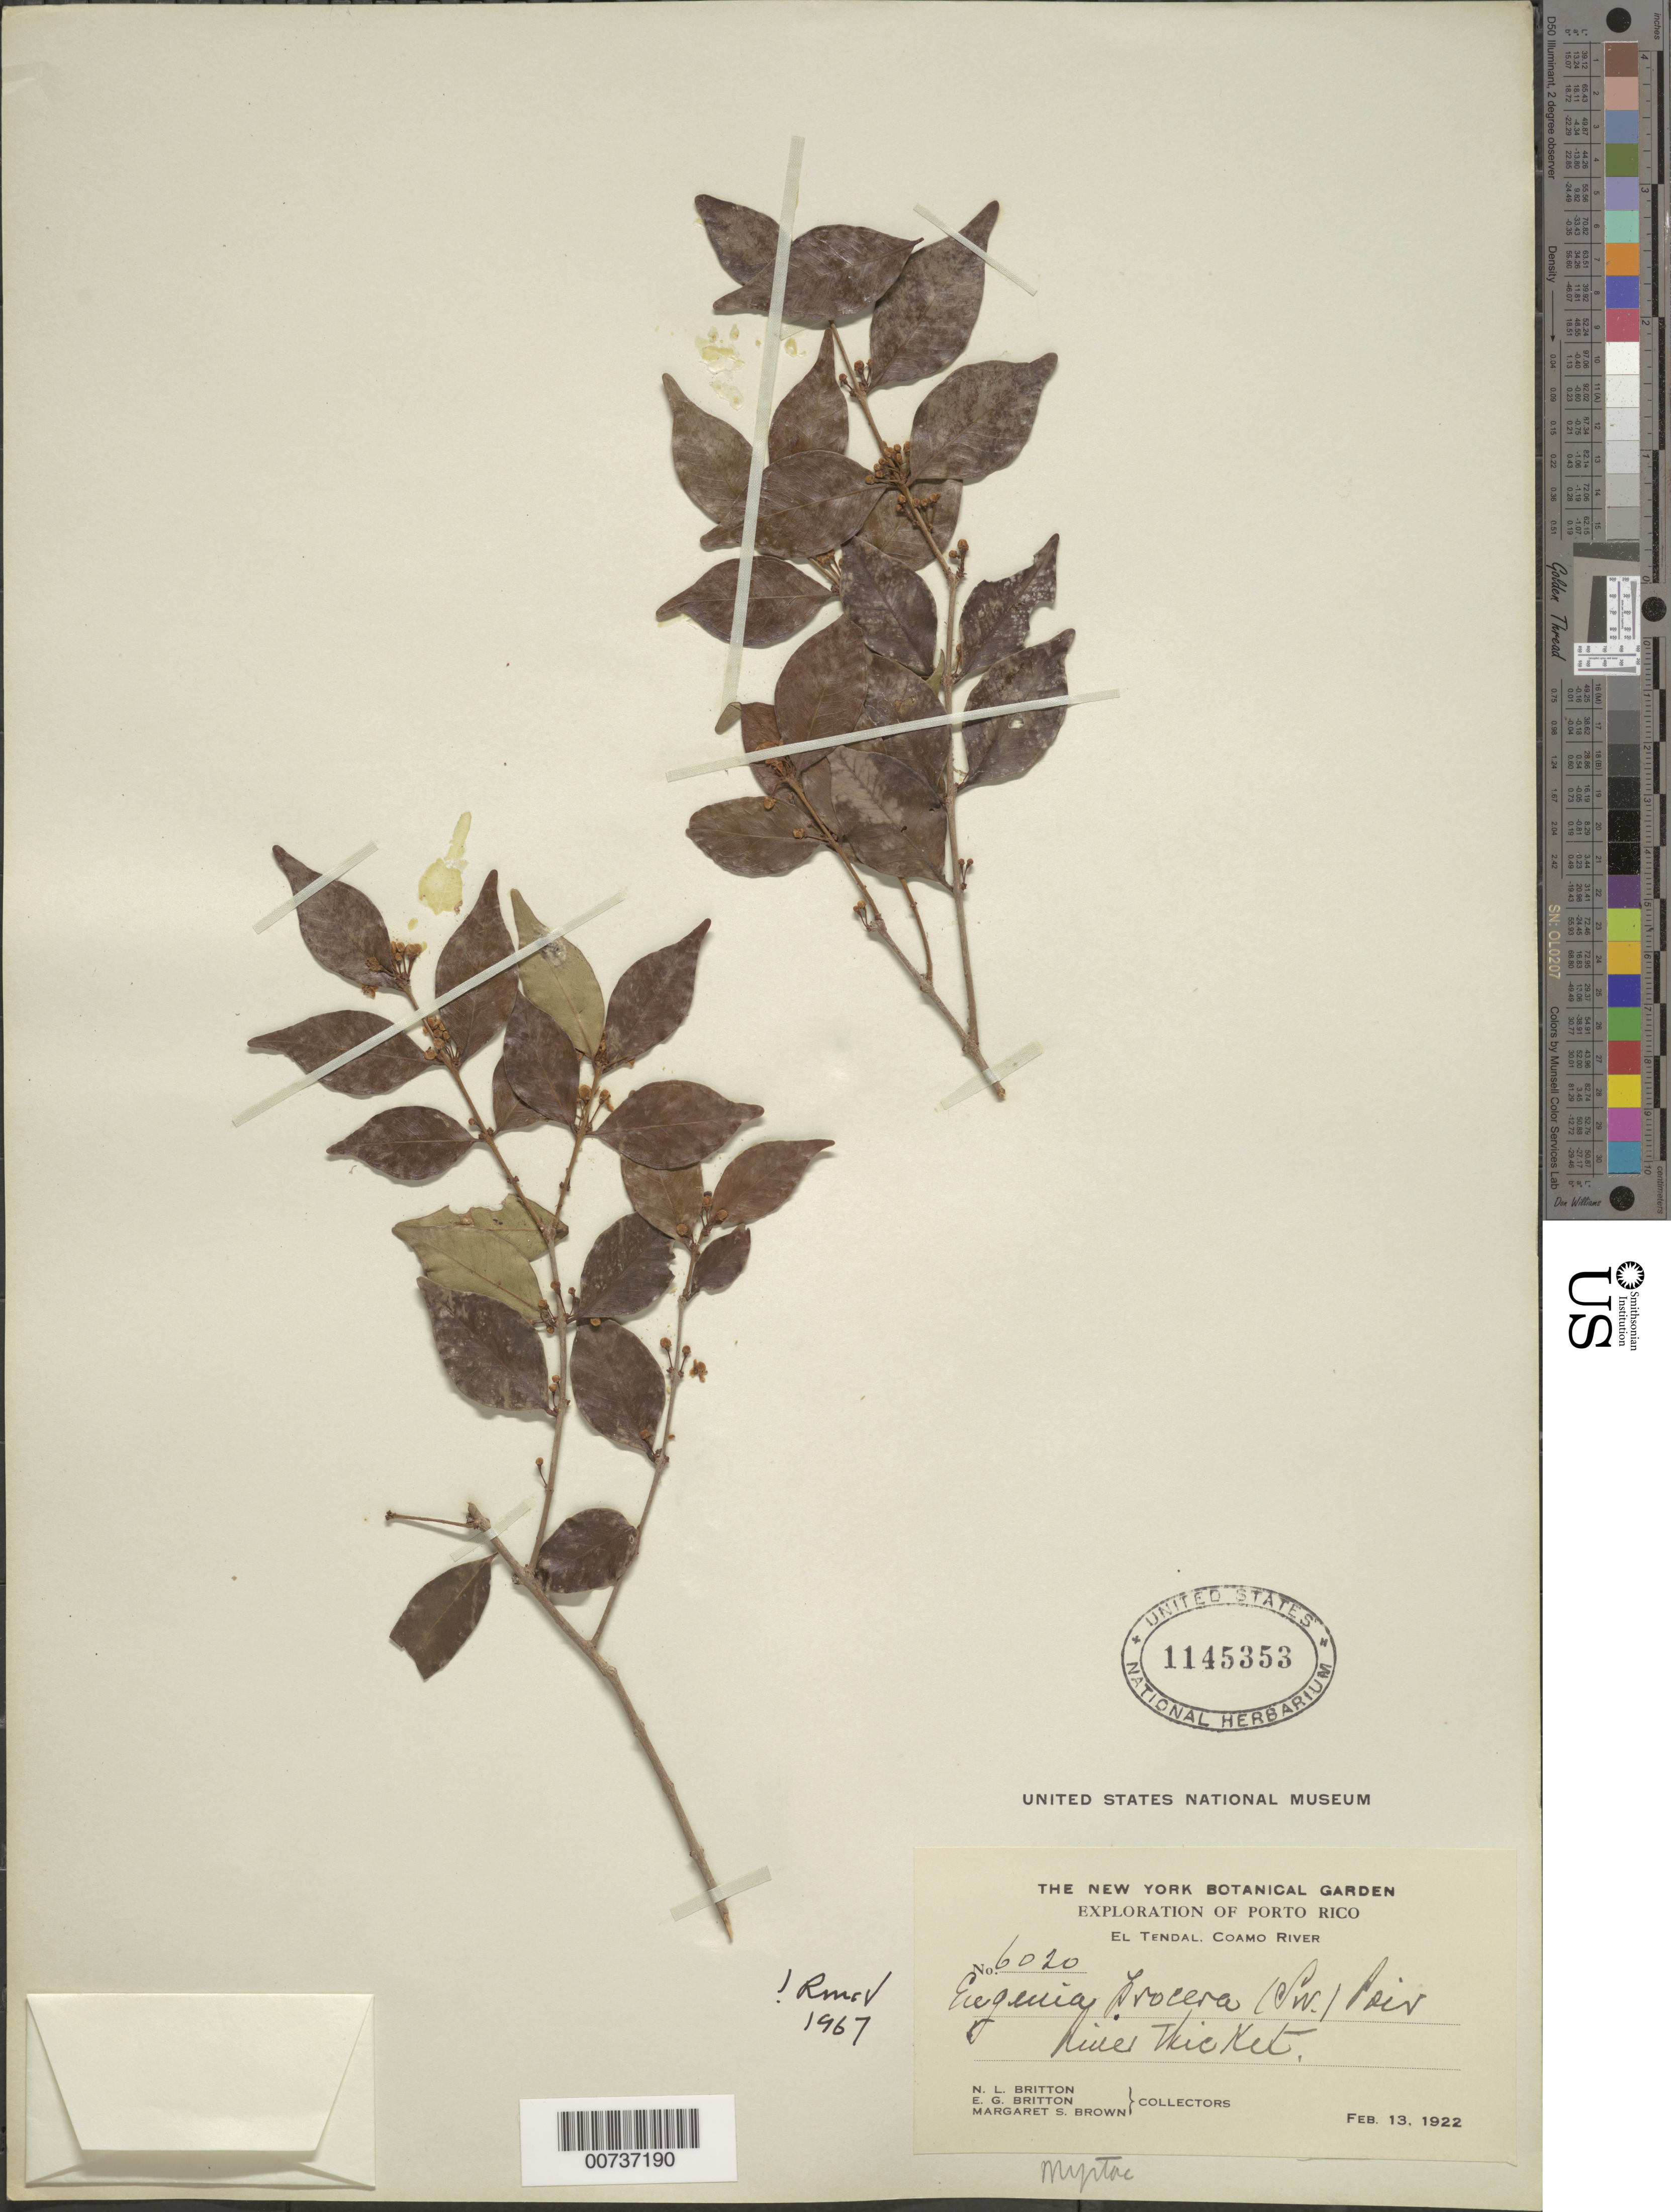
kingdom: Plantae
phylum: Tracheophyta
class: Magnoliopsida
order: Myrtales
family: Myrtaceae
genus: Eugenia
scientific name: Eugenia procera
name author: (Sw.) Poir.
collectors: N. Britton, E. G. Britton & M. S. Brown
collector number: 6020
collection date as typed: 13 Feb 1922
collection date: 1922-02-13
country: Puerto Rico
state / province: Coamo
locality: El Tendal, Coamo river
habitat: River thicket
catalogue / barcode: US 1145353